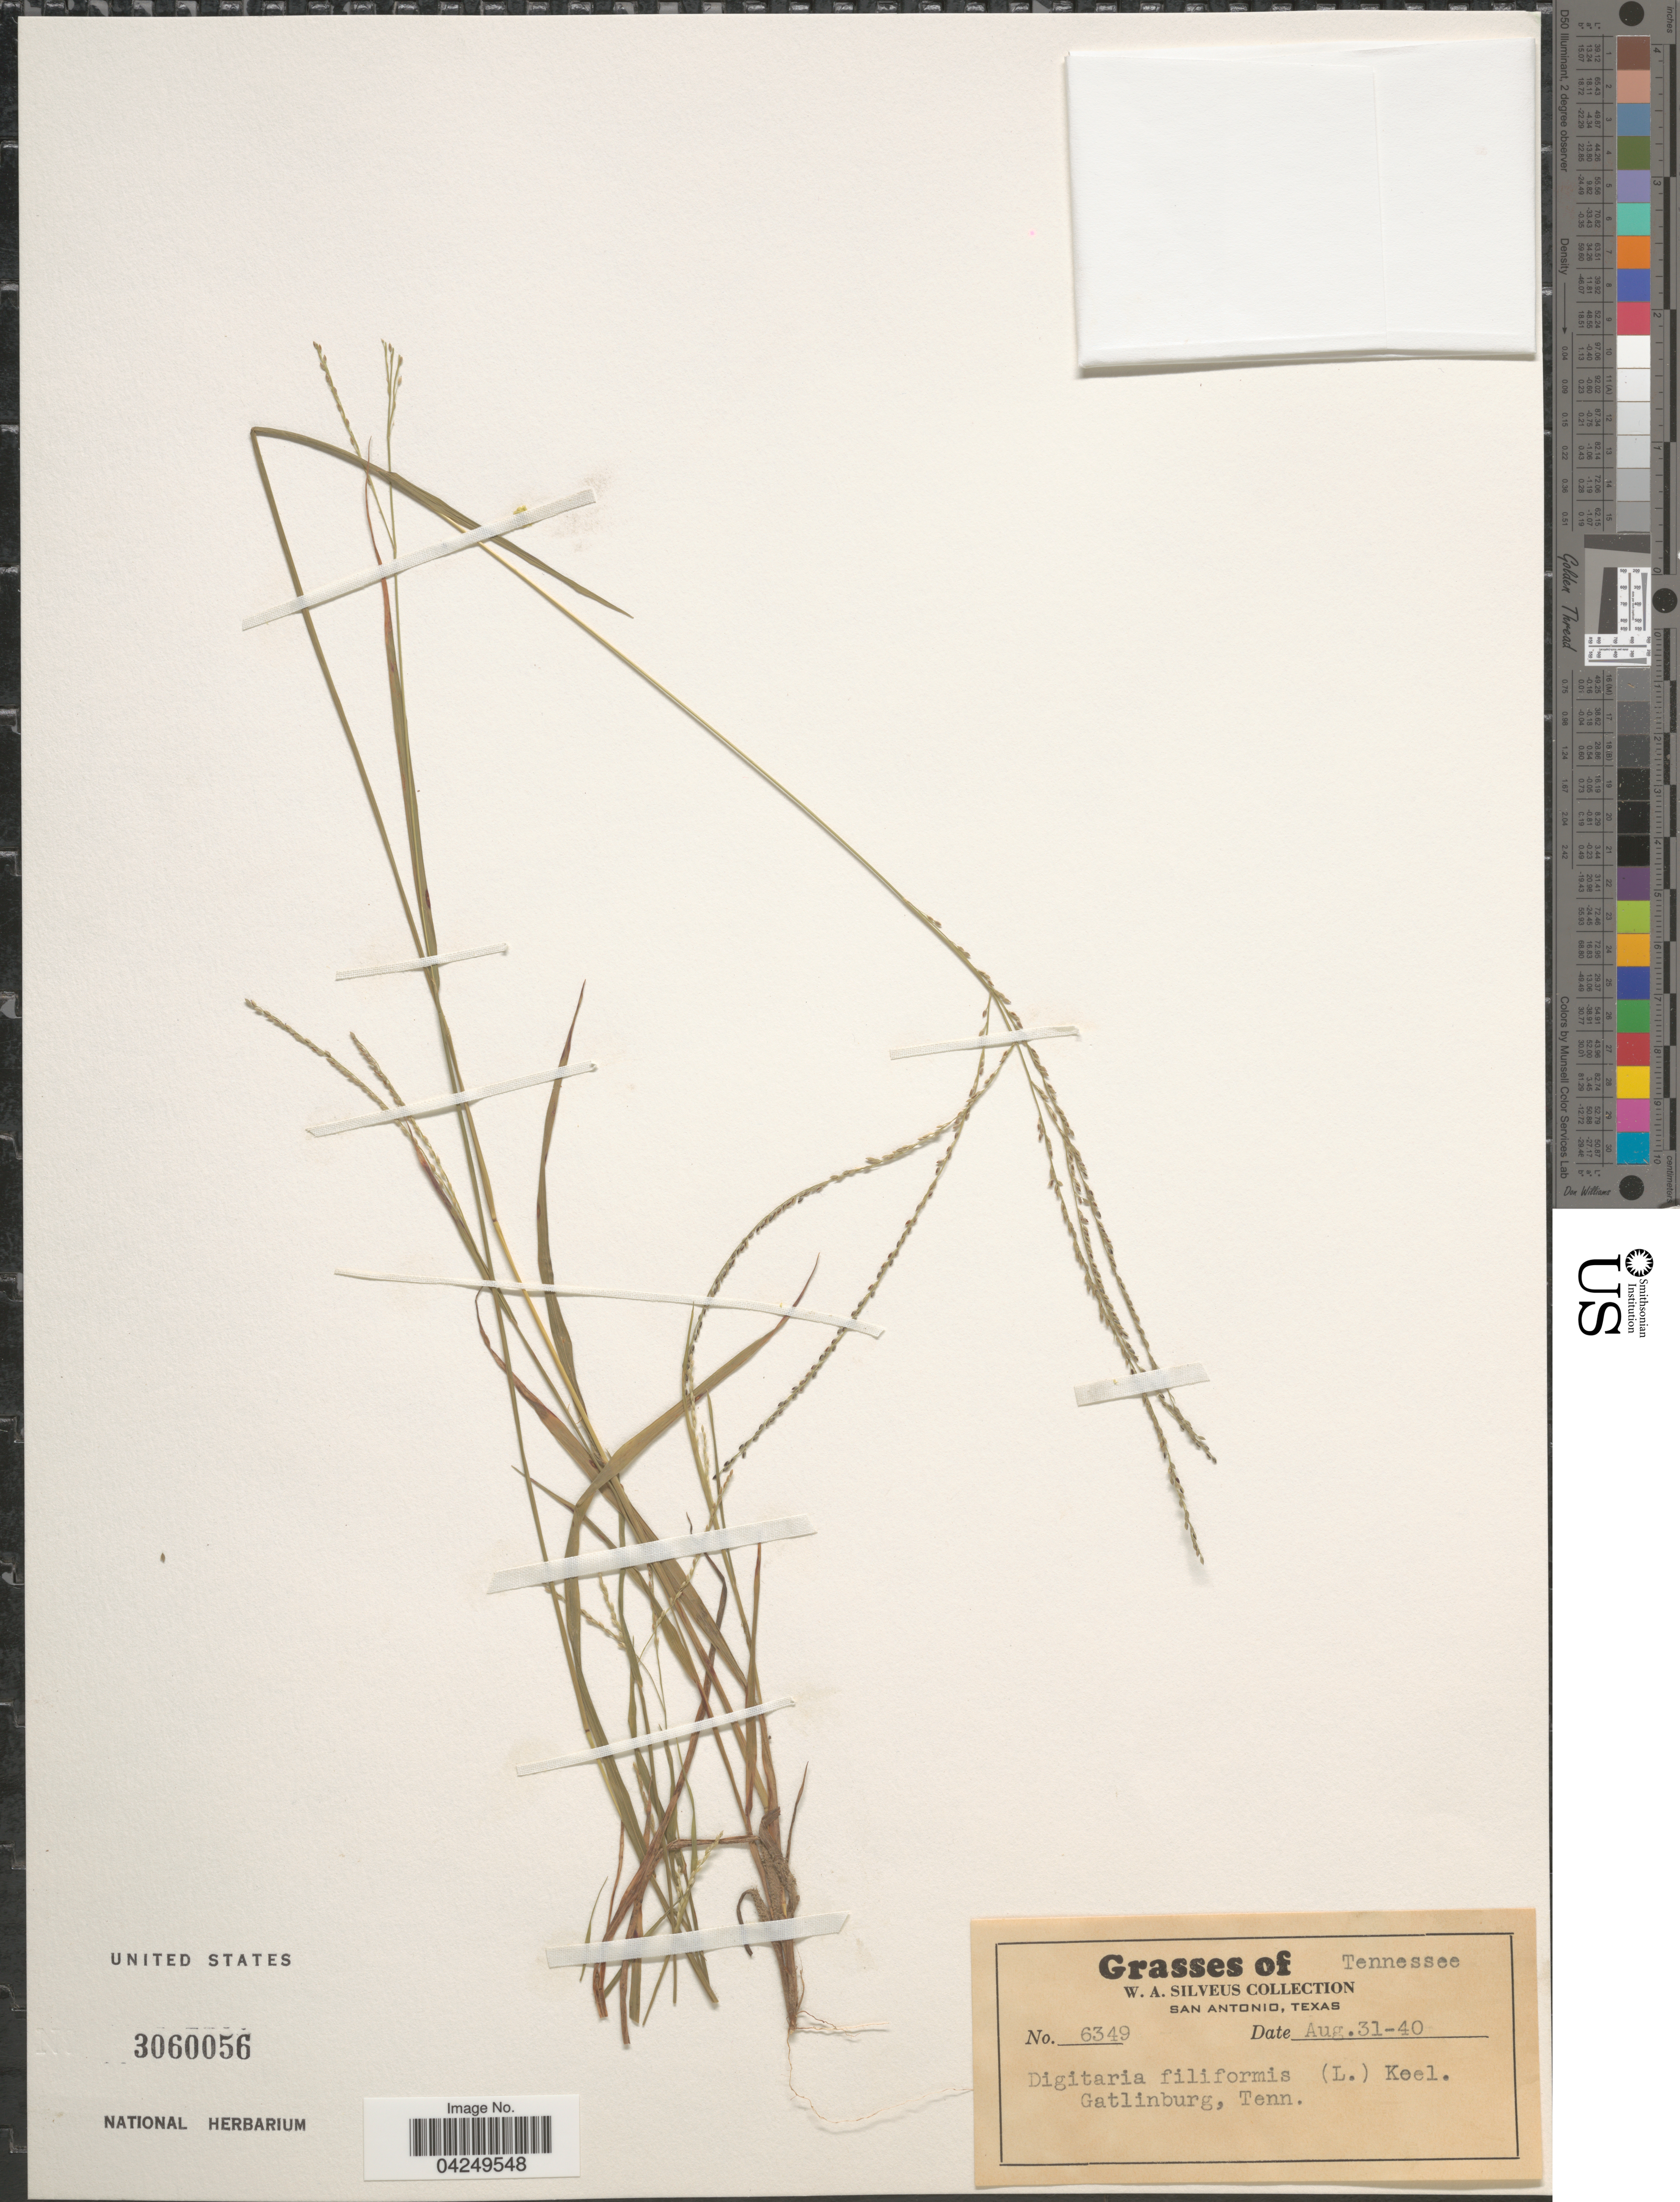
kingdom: Plantae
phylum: Tracheophyta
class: Liliopsida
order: Poales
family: Poaceae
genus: Digitaria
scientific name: Digitaria filiformis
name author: (L.) Koeler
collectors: W. Silveus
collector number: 6349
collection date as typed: Transcribed d/m/y: 31/8/40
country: United States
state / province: Tennessee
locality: Gatlinburg.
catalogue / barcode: US 3060056